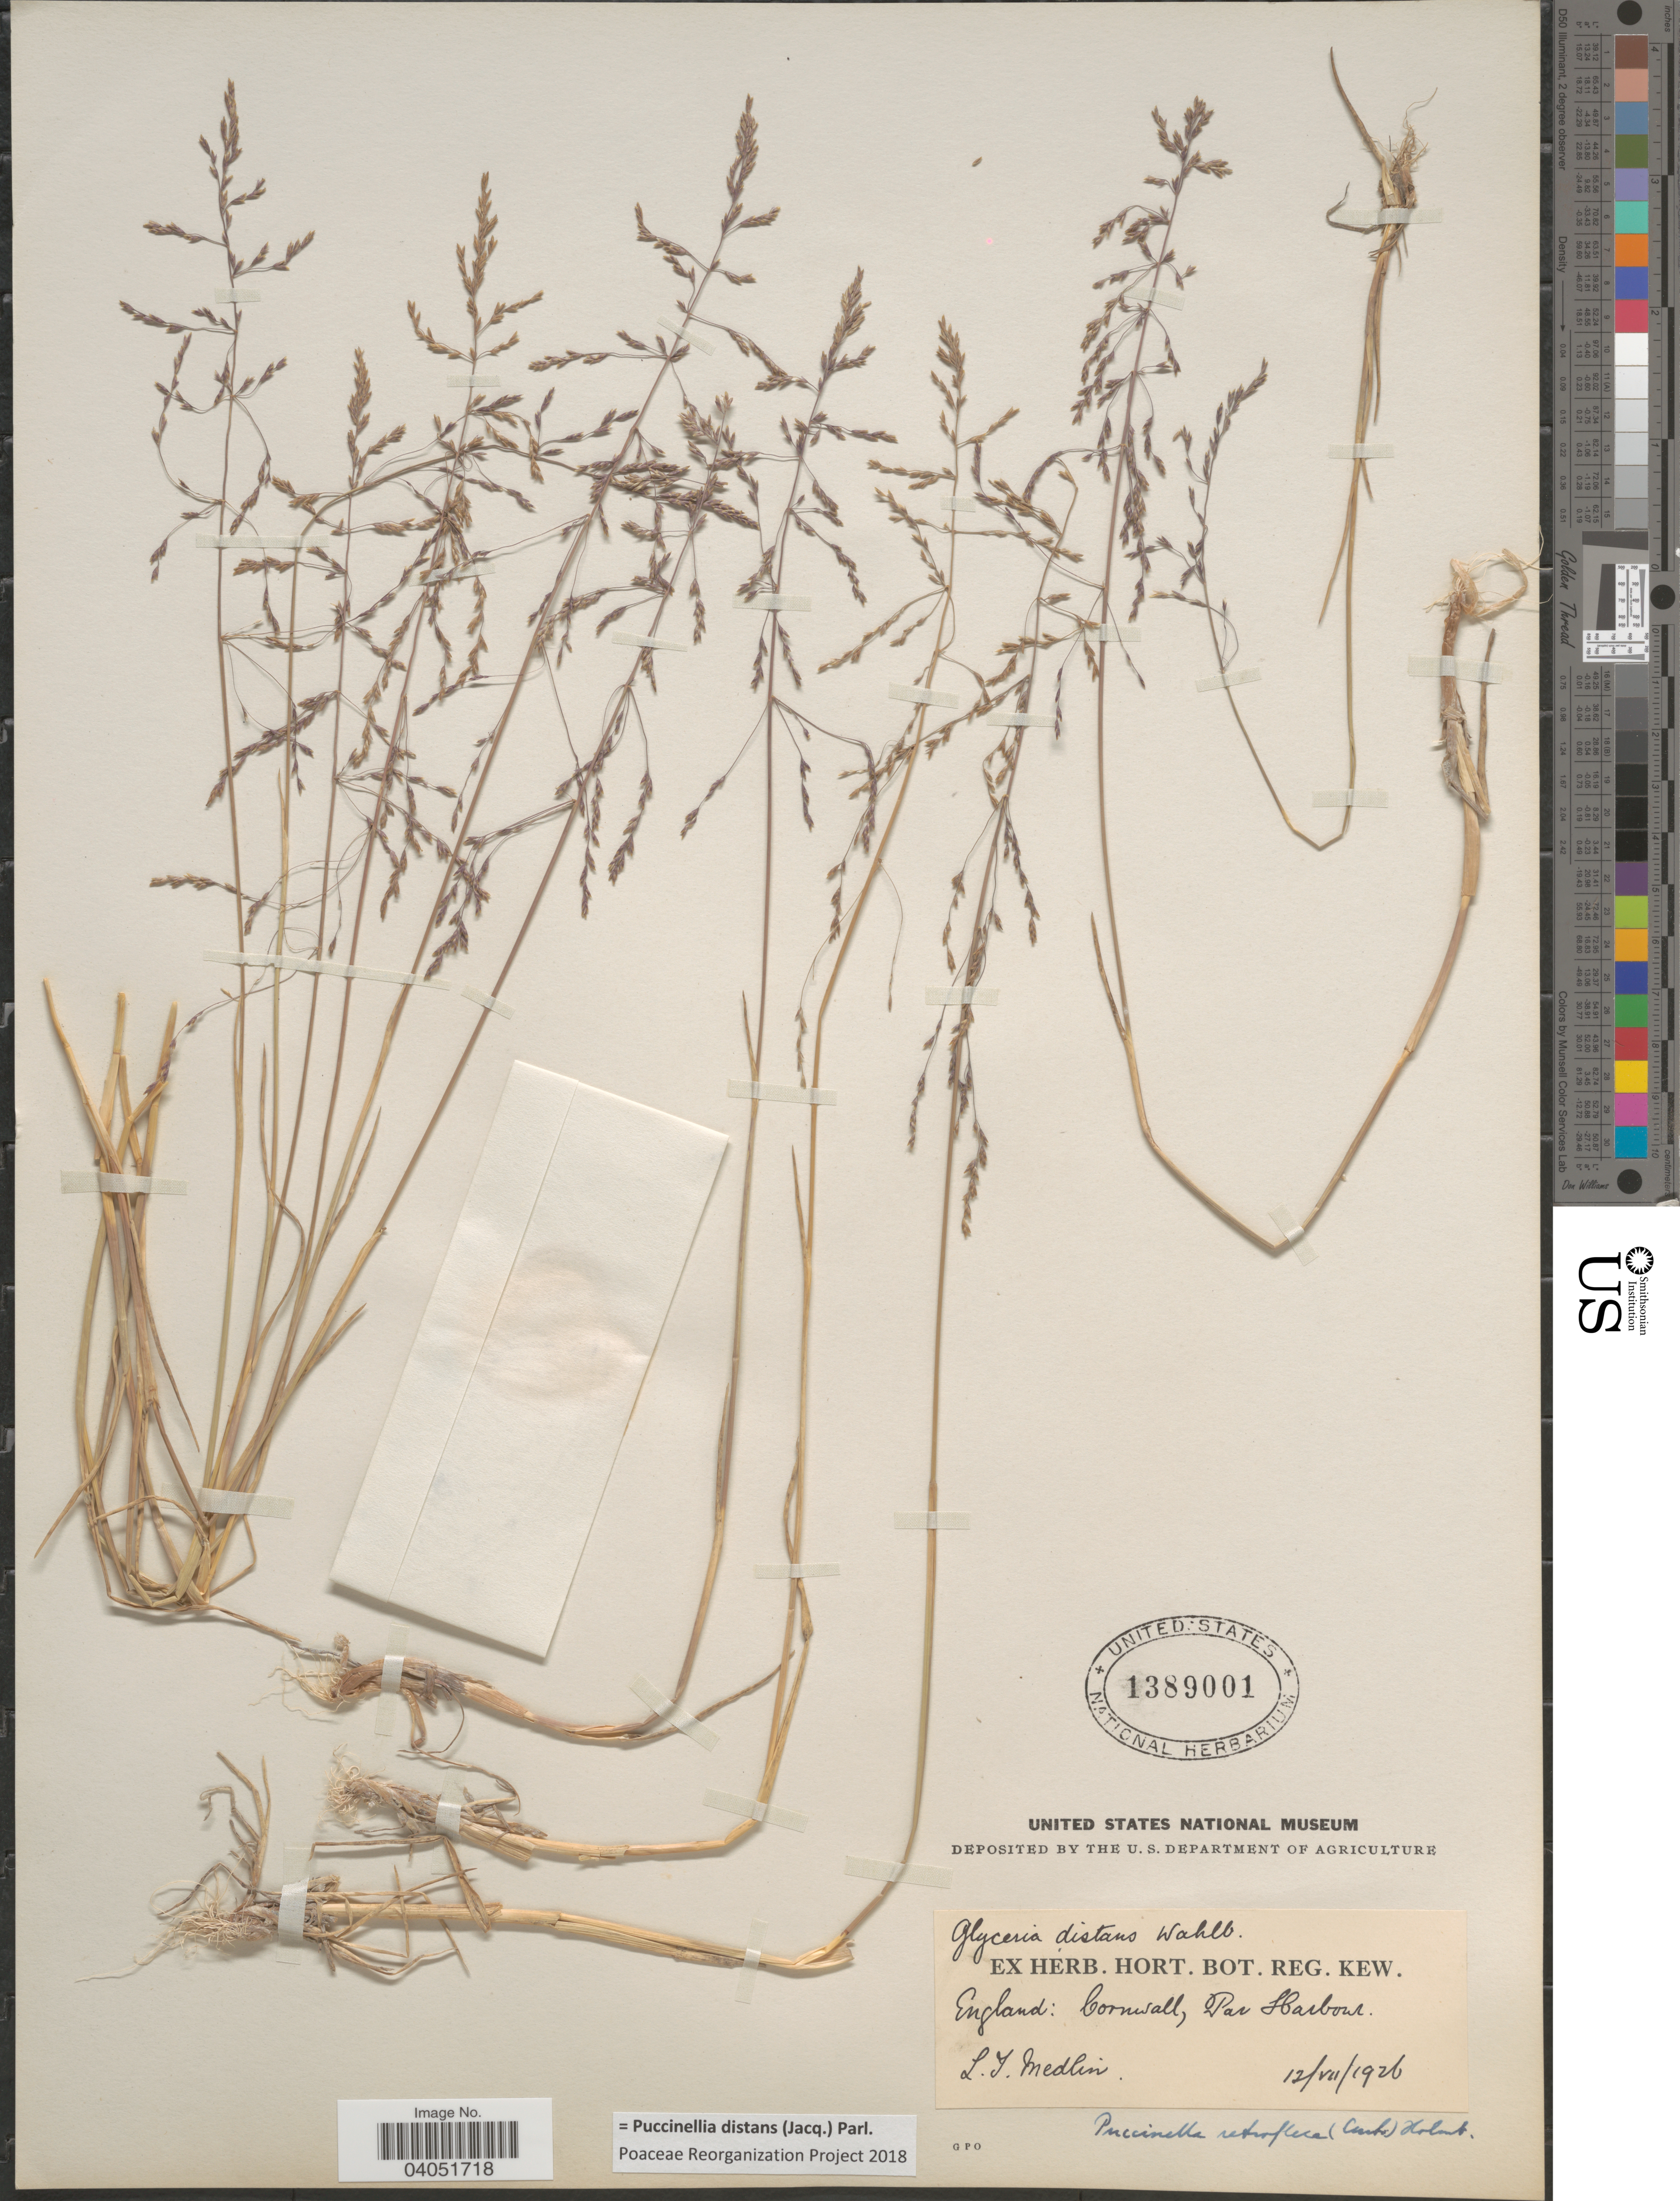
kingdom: Plantae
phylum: Tracheophyta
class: Liliopsida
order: Poales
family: Poaceae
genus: Puccinellia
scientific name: Puccinellia distans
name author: (Jacq.) Parl.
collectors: L. Medlin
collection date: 1926-07-12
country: United Kingdom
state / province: England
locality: Cornwall, Par Harbour.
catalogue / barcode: US 1389001